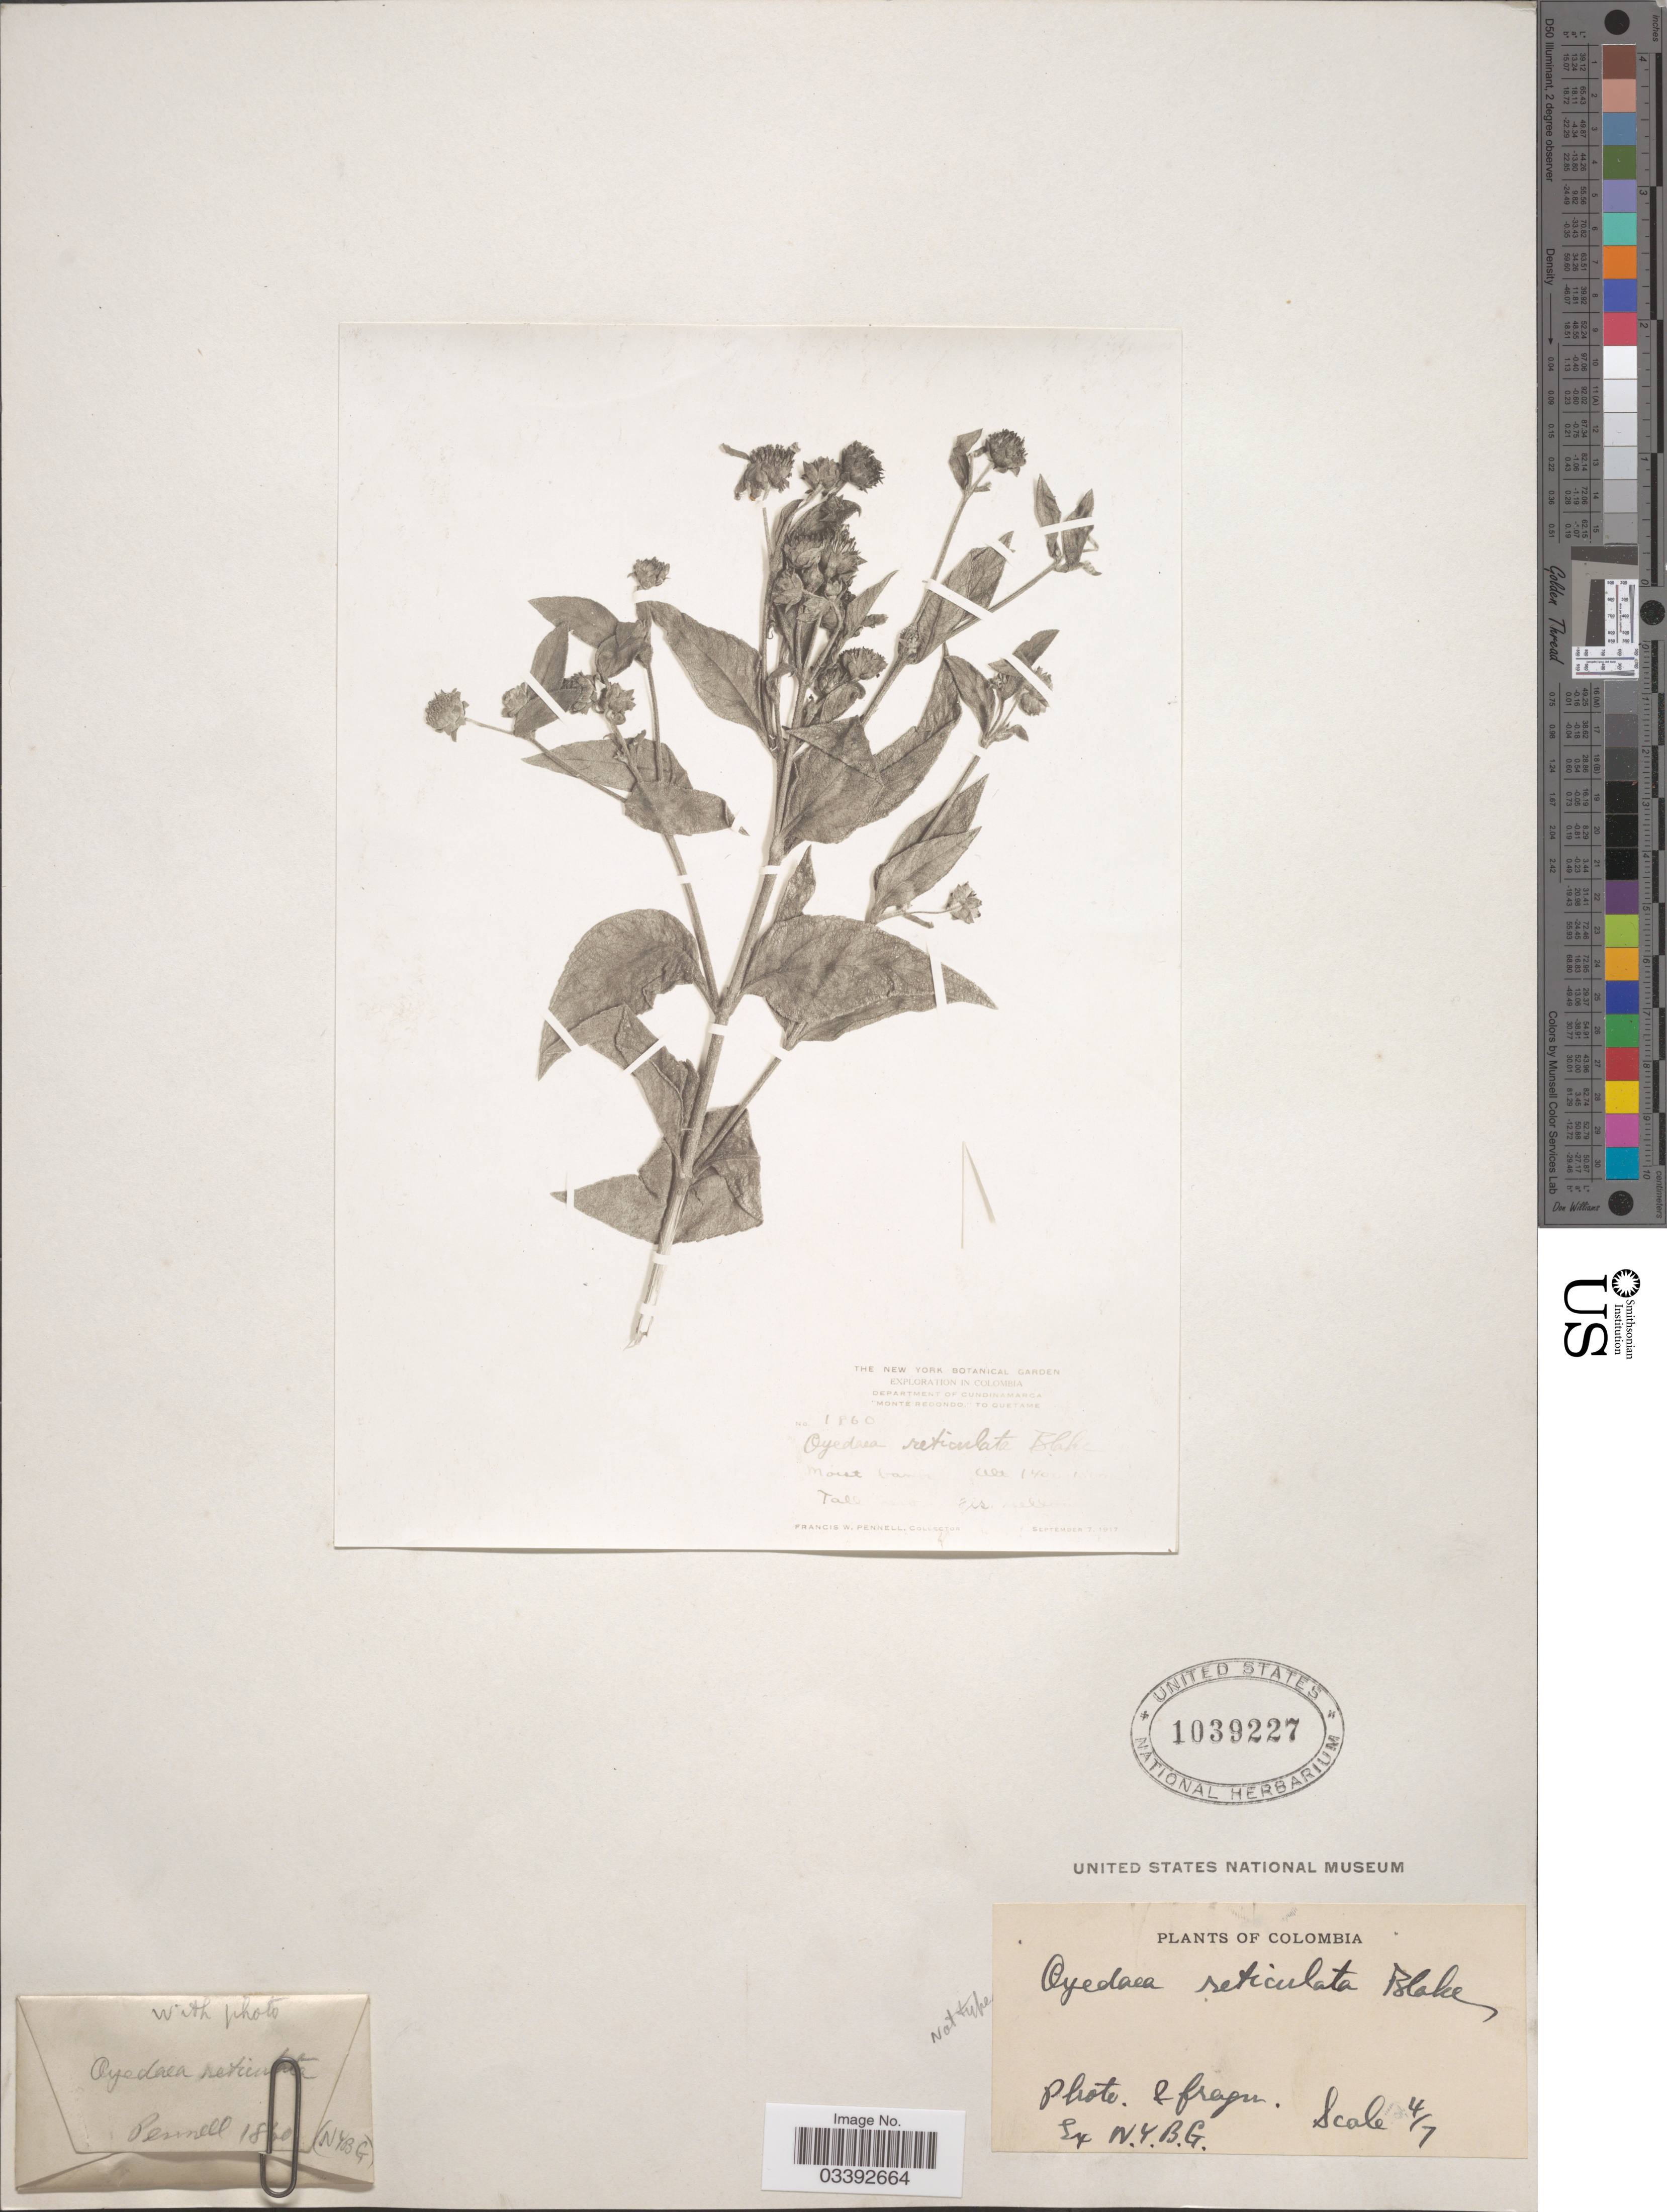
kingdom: Plantae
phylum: Tracheophyta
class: Magnoliopsida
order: Asterales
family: Asteraceae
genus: Oyedaea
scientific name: Oyedaea reticulata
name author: S.F. Blake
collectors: F. W. Pennell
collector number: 1860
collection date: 1917-09-07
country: Colombia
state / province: Cundinamarca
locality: Department of Cundinamarca. "Monte Redondo" to Quetame.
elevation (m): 427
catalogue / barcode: US 1039227